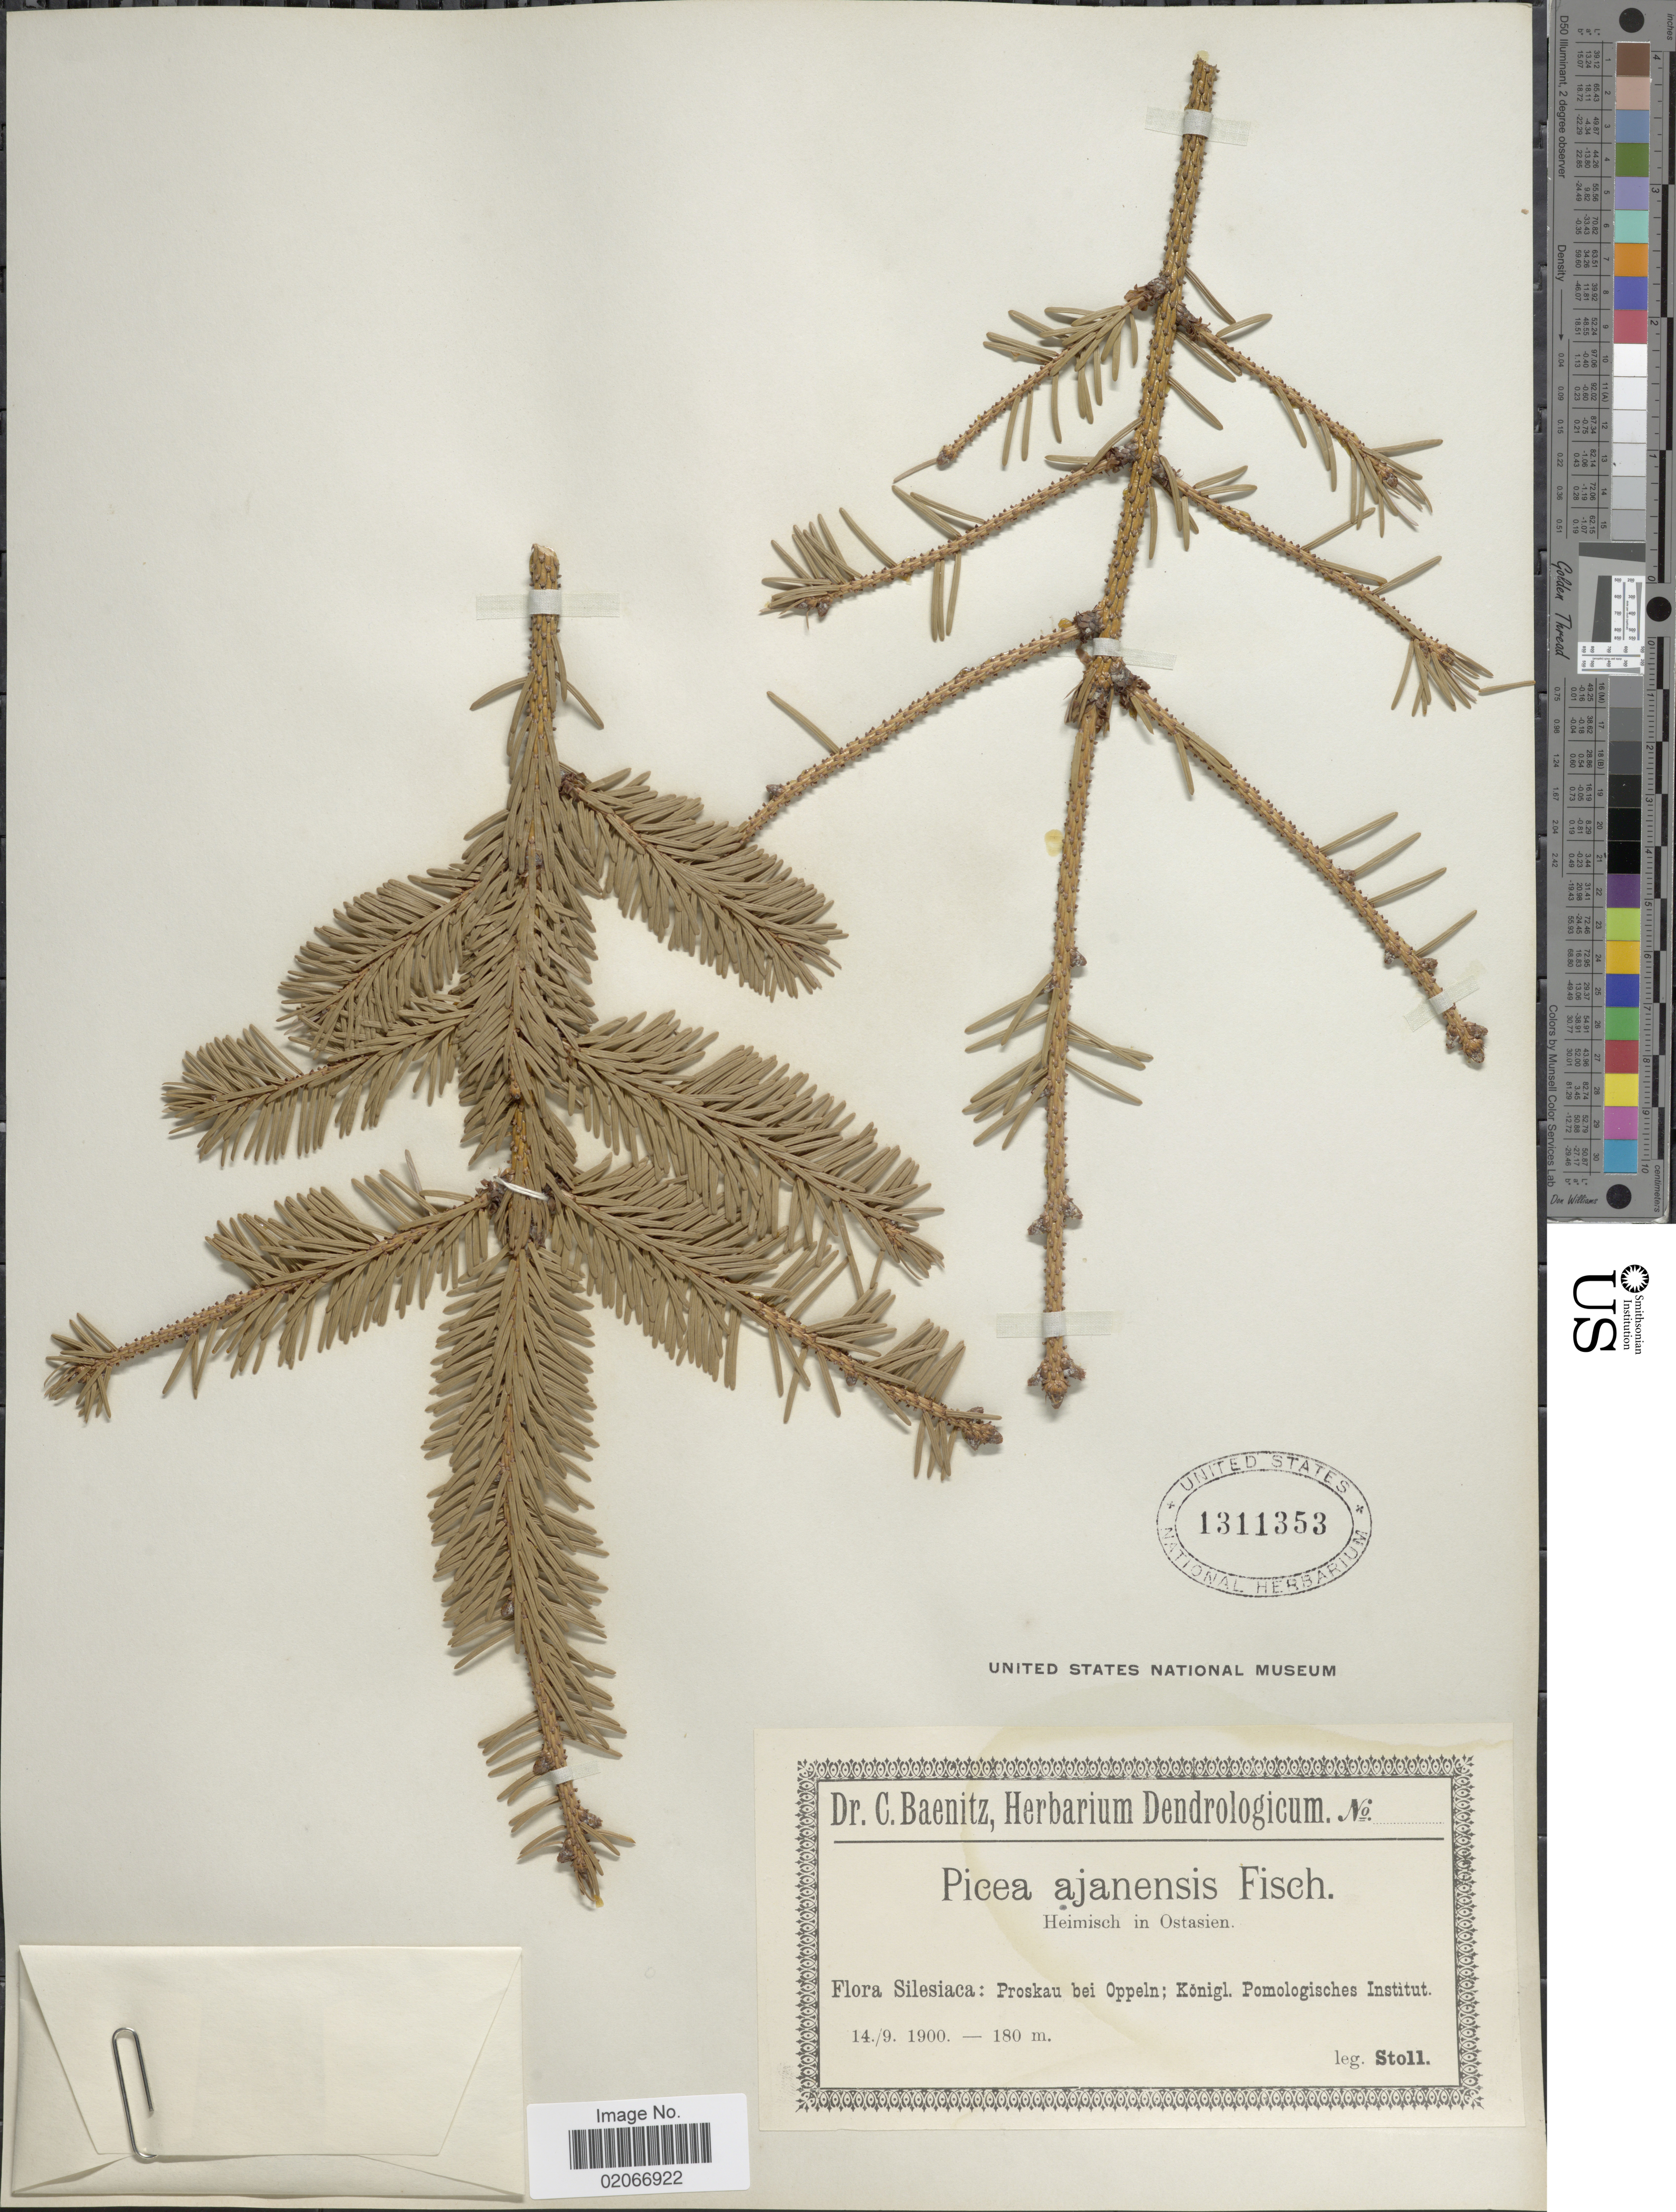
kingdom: Plantae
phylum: Tracheophyta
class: Pinopsida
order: Pinales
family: Pinaceae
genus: Picea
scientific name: Picea ajanensis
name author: Fisch. ex Carrière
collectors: Stoll.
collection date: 1900-09-14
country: Germany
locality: Silesiaca: Proskau bei Oppln; Konigl. Pomologisches Institut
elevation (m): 180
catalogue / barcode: US 1311353